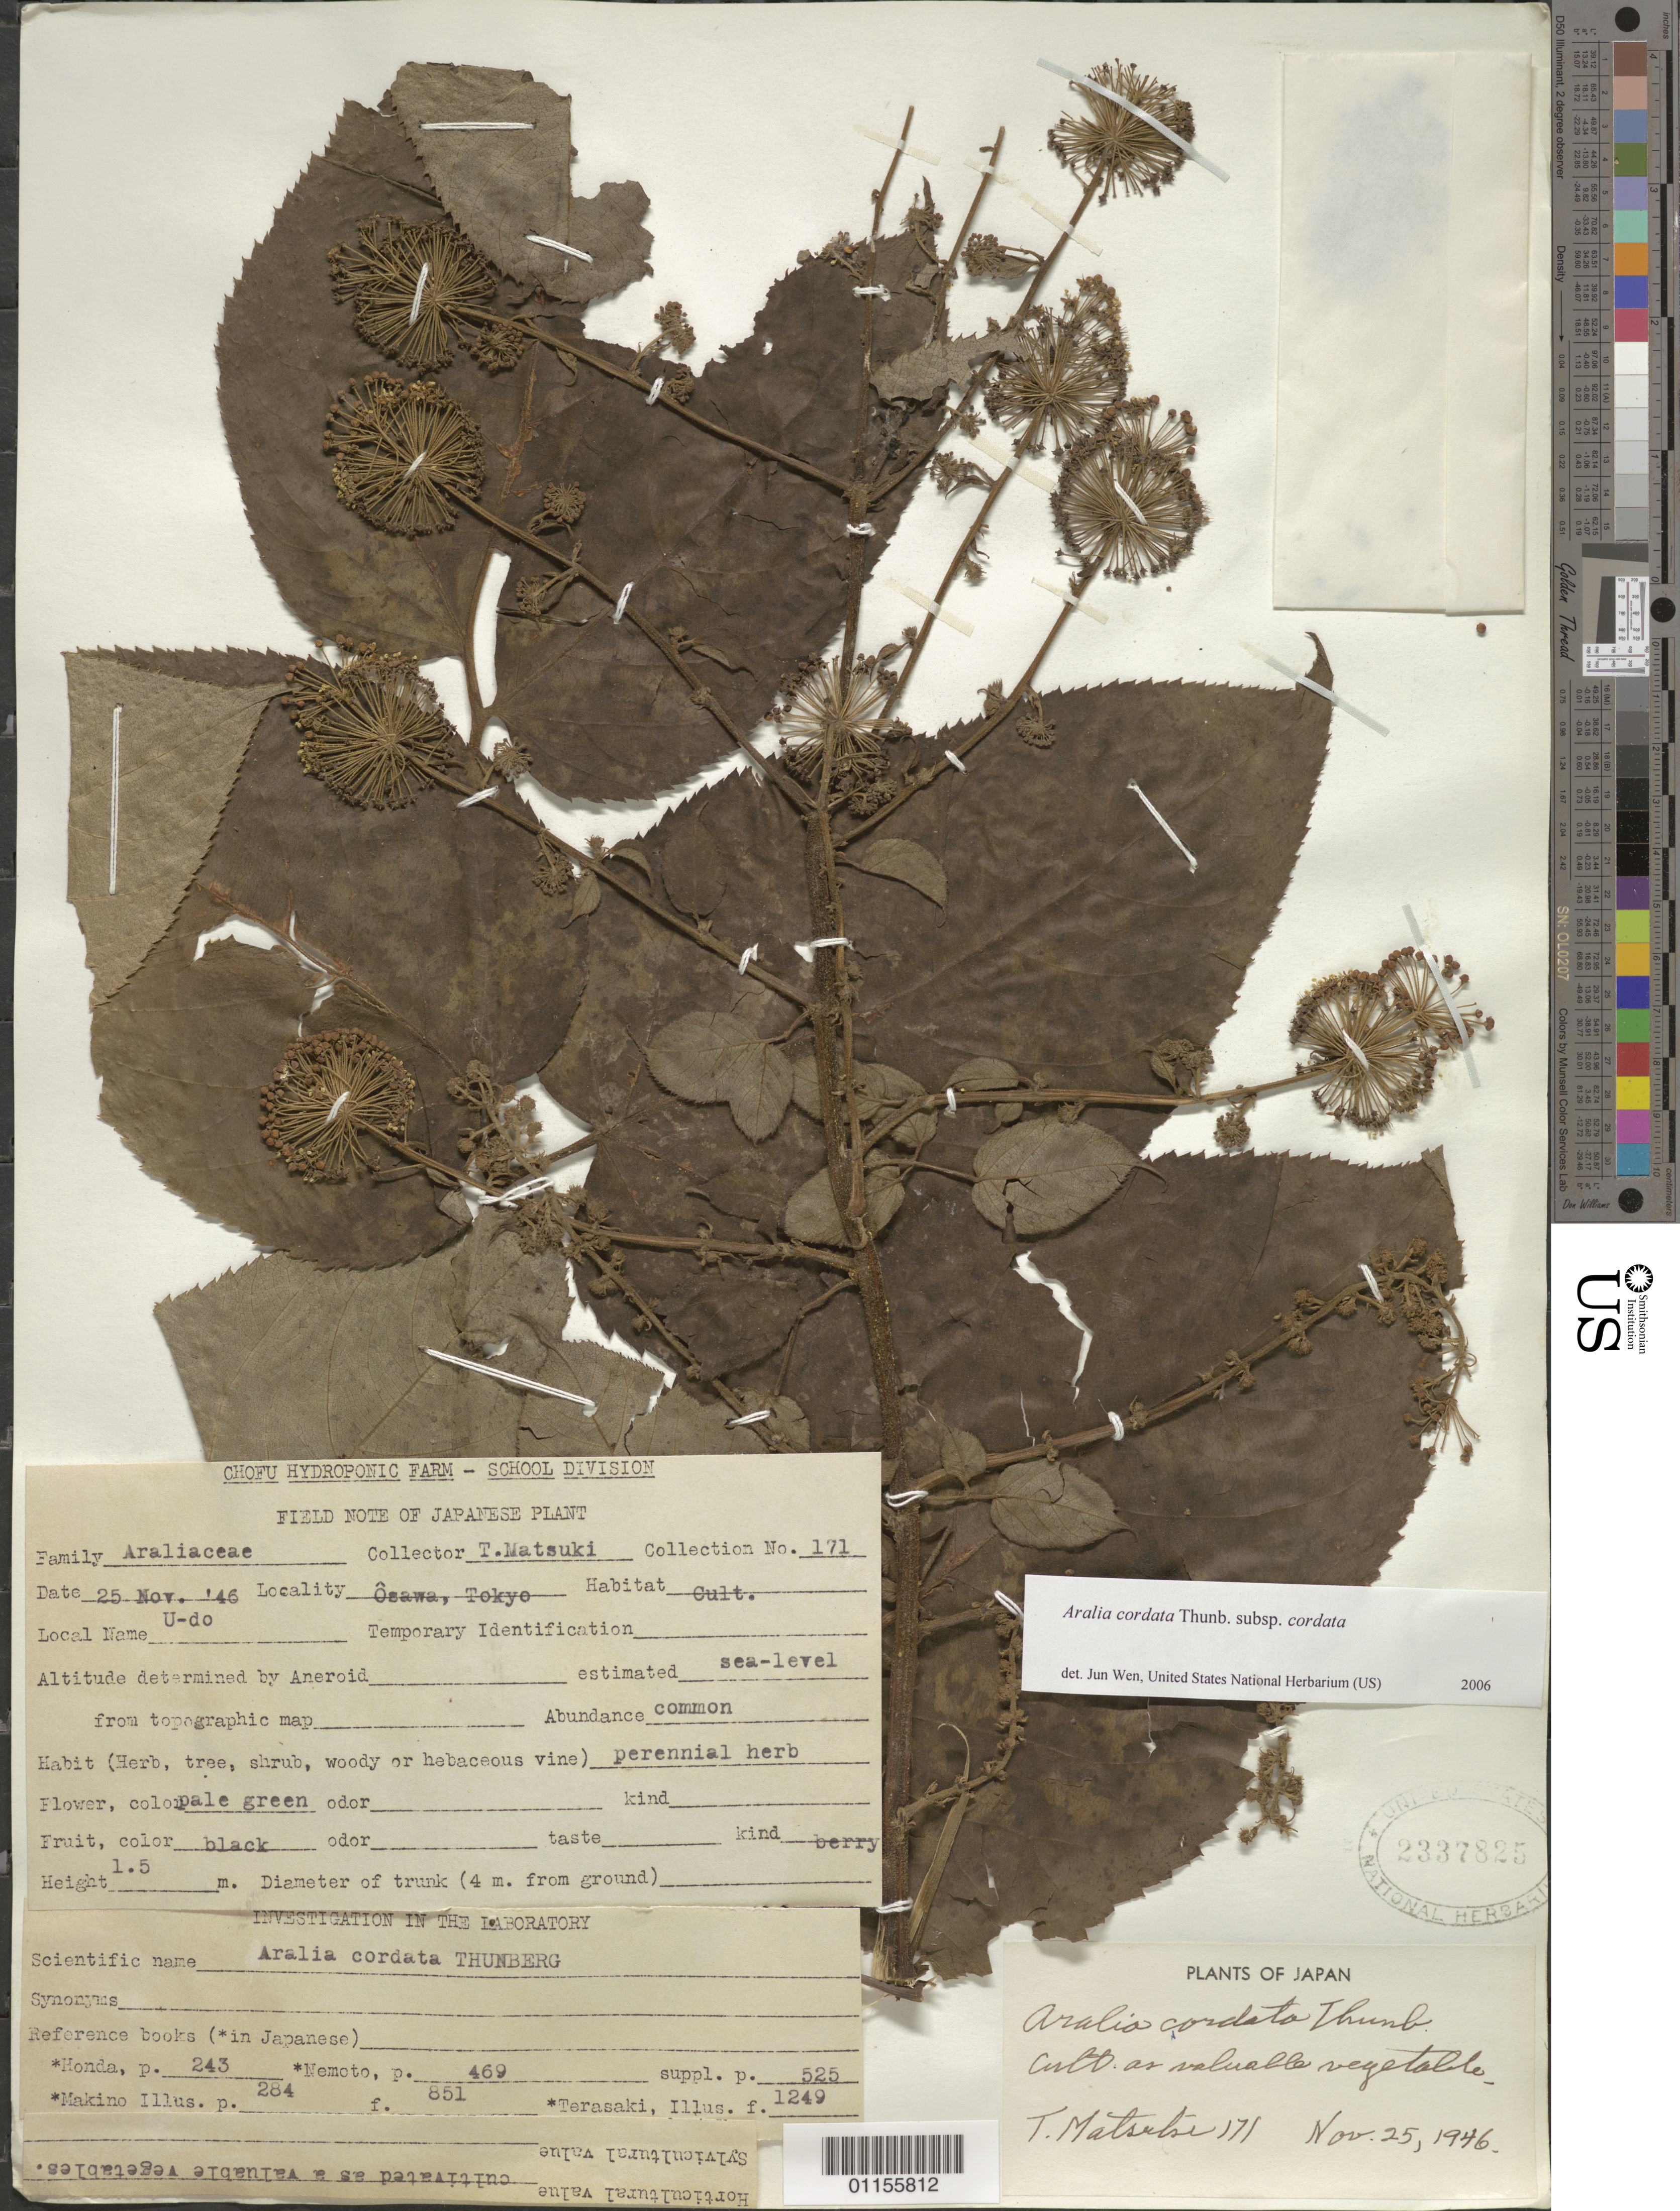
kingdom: Plantae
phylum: Tracheophyta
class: Magnoliopsida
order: Apiales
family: Araliaceae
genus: Aralia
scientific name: Aralia cordata subsp. cordata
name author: Thunb.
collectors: T. Matsuki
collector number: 171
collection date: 1946-11-25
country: Japan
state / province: Tokyo, Federal City of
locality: Osawa.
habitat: Perennial herb.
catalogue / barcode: US 2337825